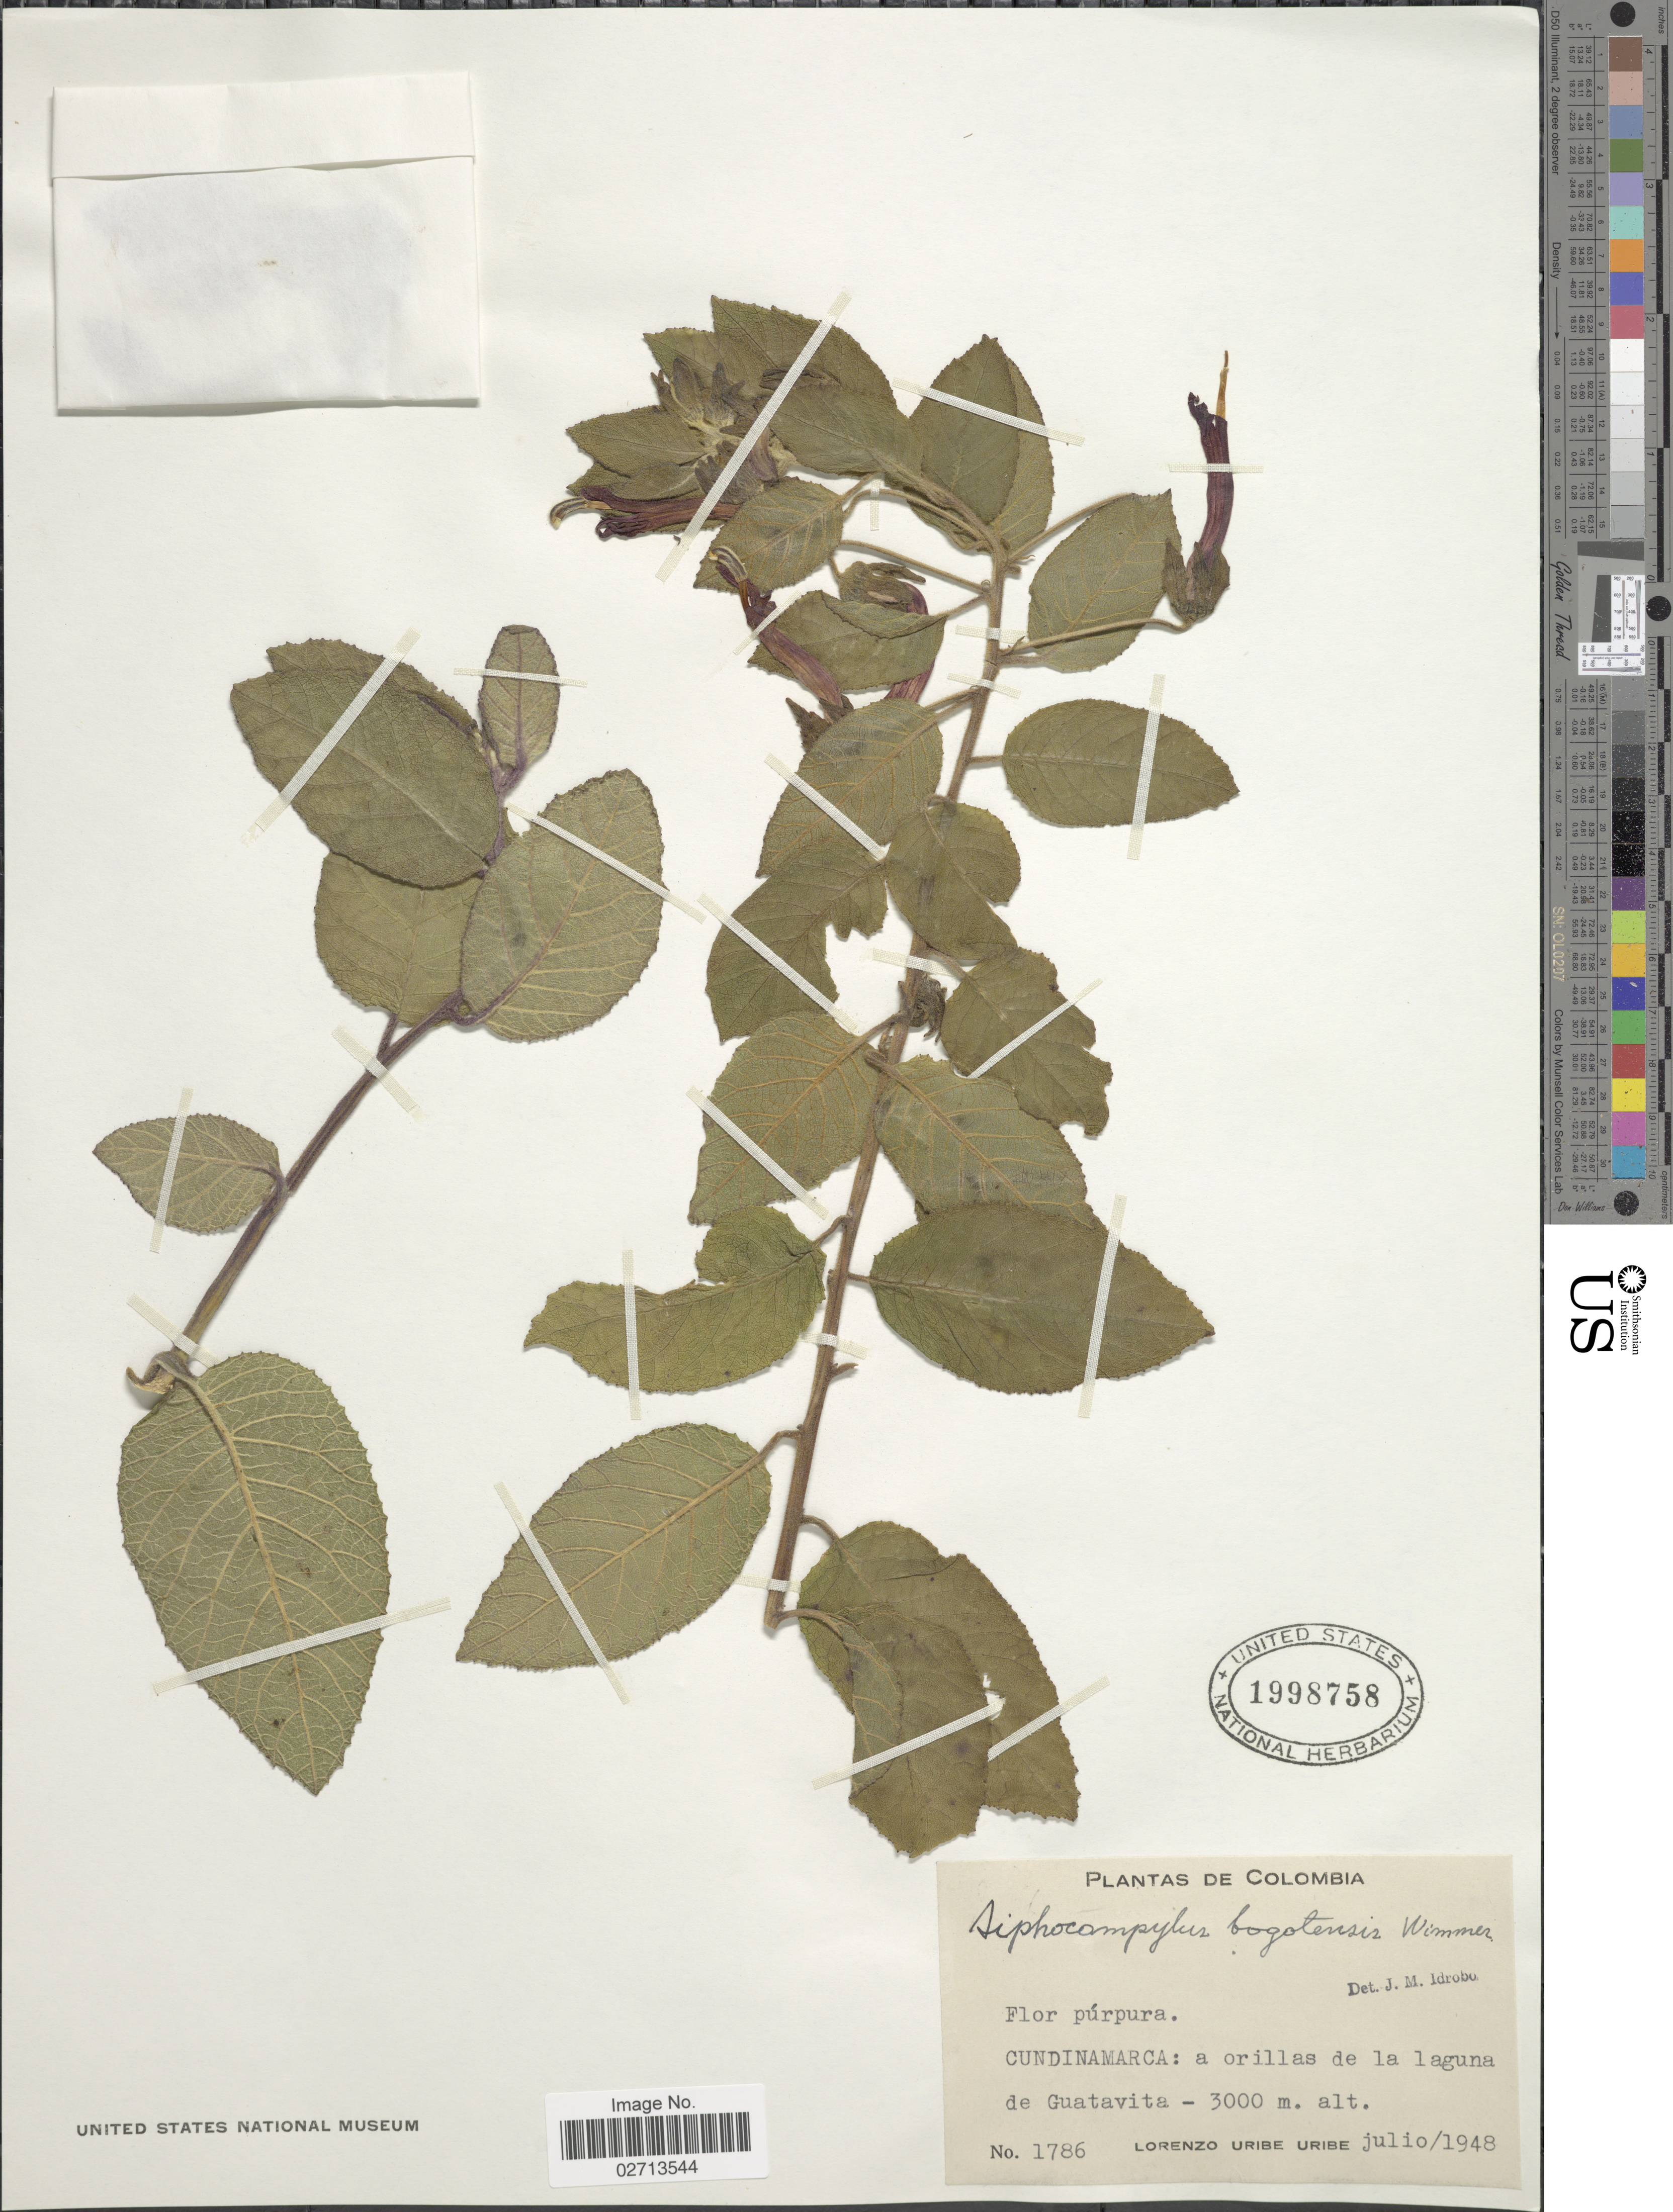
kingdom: Plantae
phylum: Tracheophyta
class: Magnoliopsida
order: Asterales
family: Campanulaceae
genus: Siphocampylus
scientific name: Siphocampylus bogotensis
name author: E. Wimm.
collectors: L. Uribe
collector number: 1786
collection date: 1948-07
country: Colombia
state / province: Cundinamarca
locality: A orillas de la laguna de Guatavita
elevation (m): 3000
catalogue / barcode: US 1998758